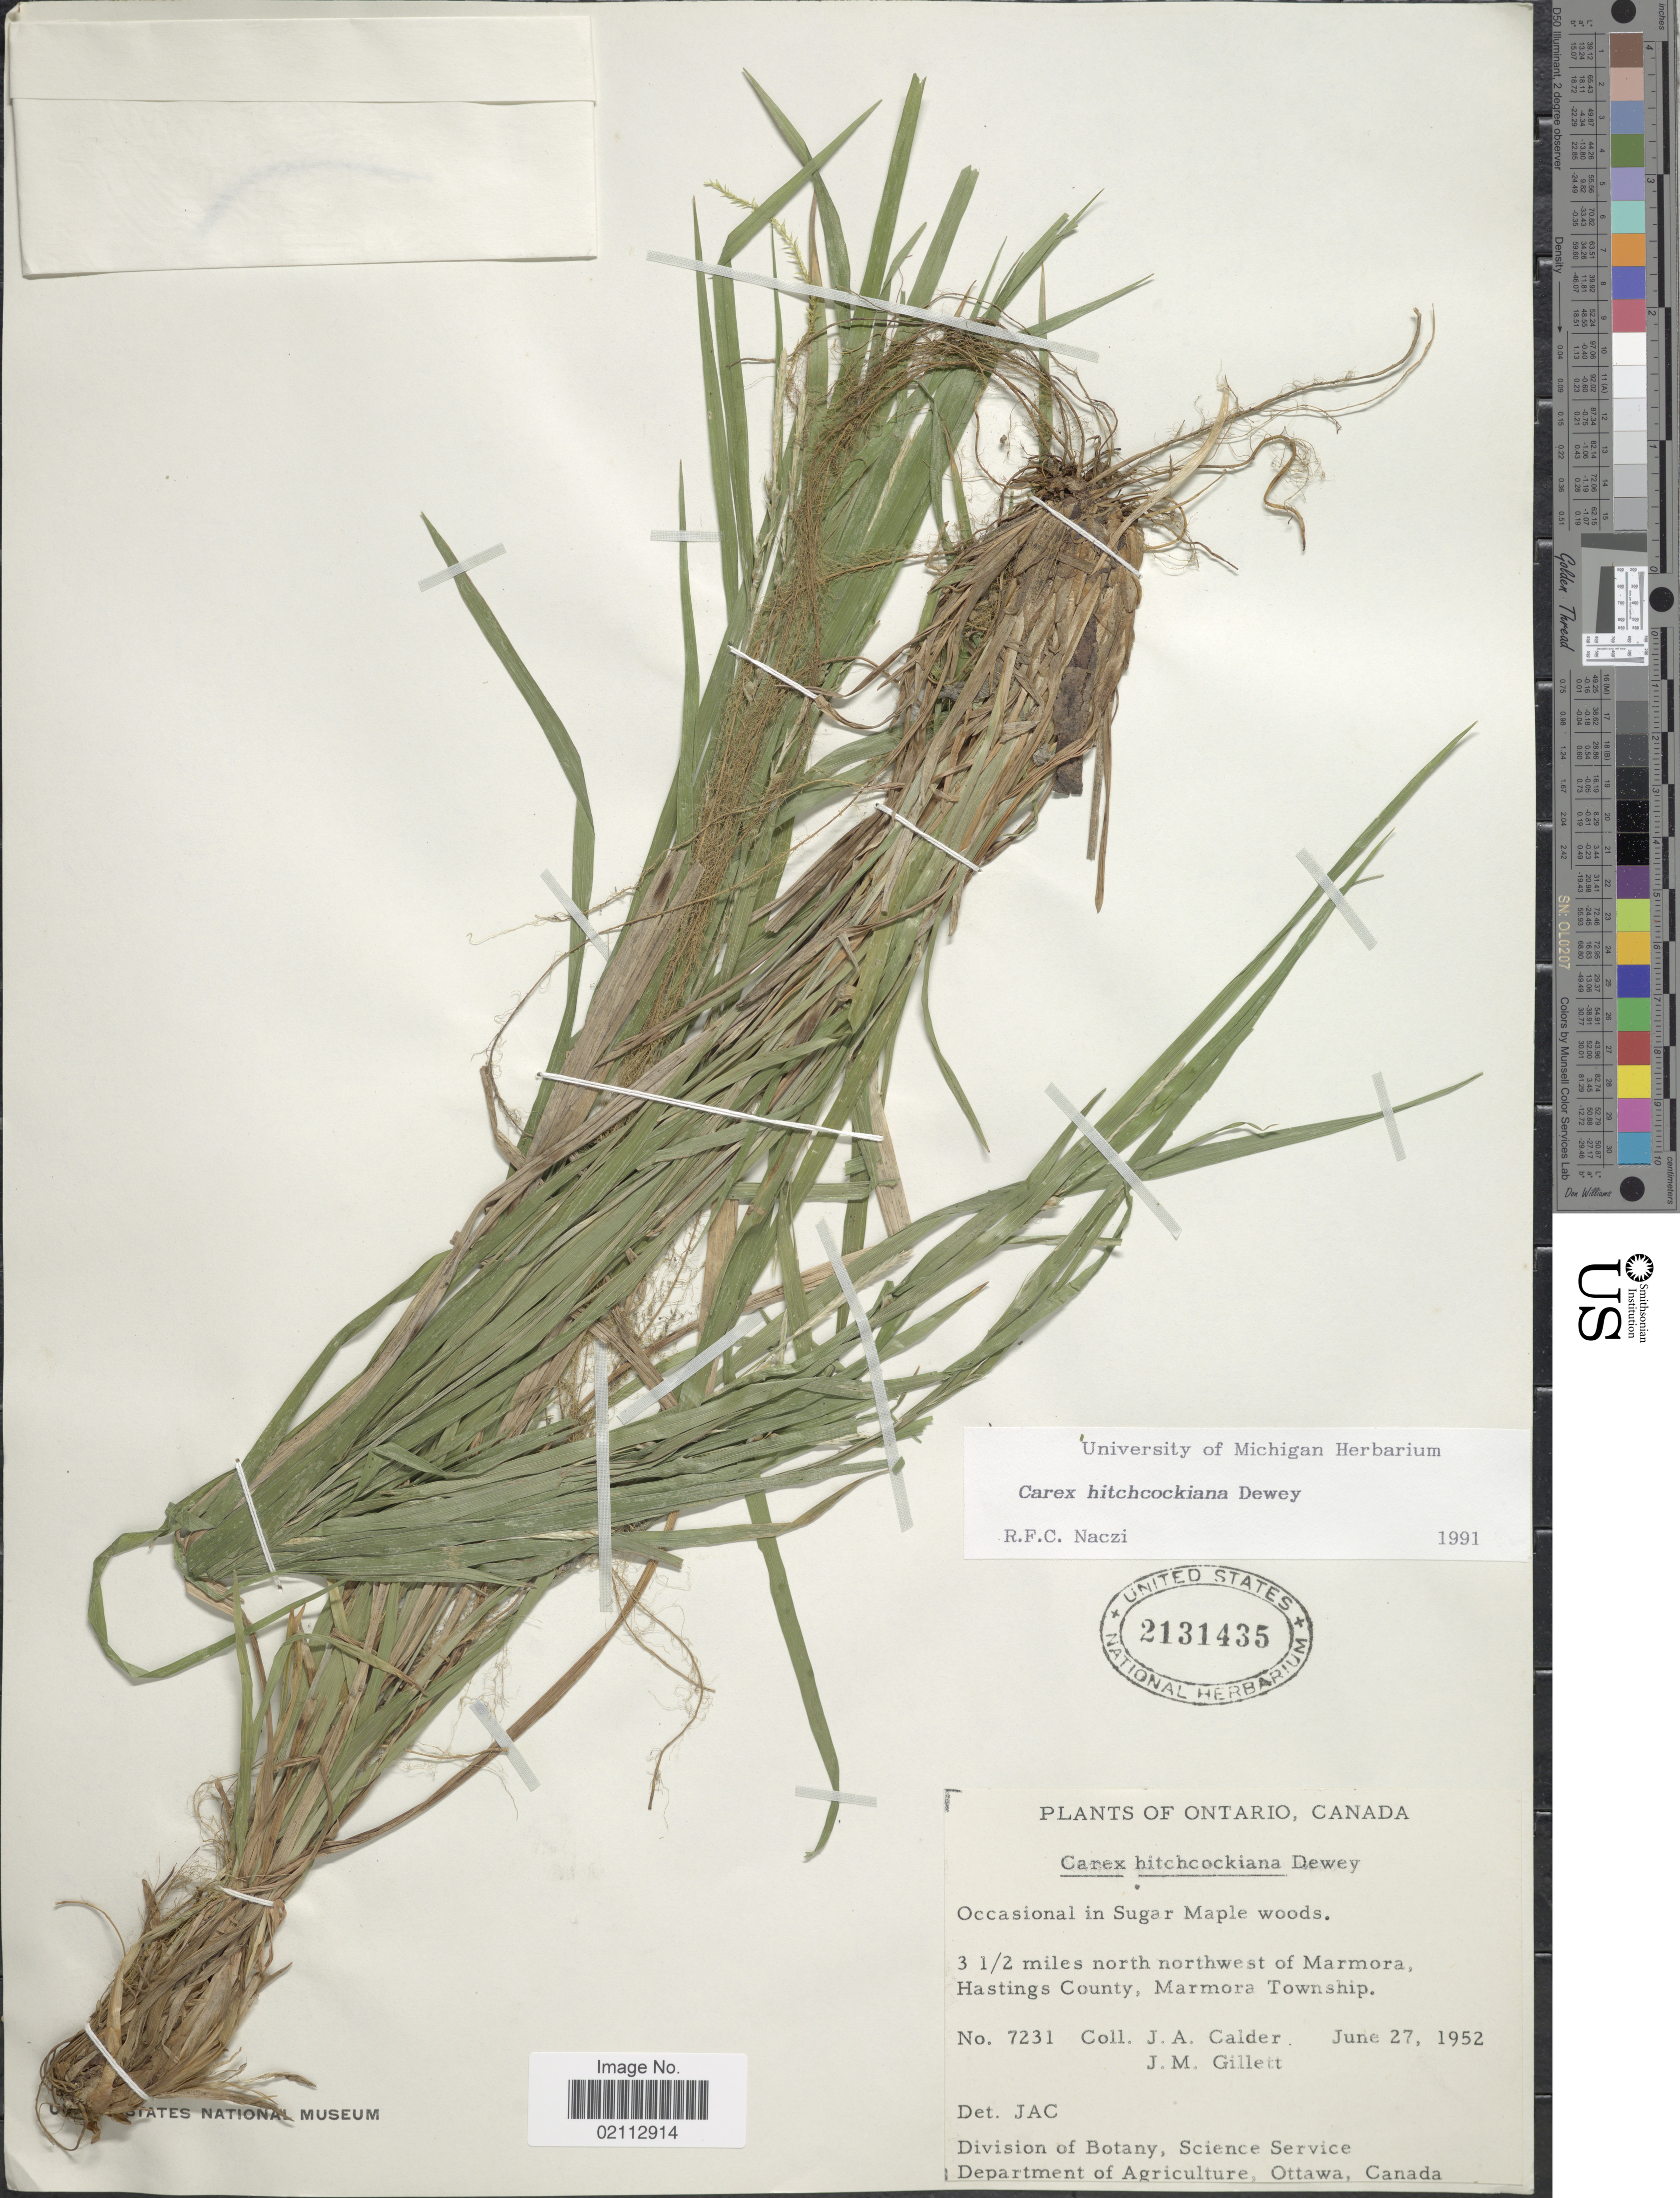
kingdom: Plantae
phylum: Tracheophyta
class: Liliopsida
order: Poales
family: Cyperaceae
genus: Carex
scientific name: Carex hitchcockiana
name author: Dewey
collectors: J. A. Calder & J. M. Gillett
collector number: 7231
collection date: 1952-06-27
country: Canada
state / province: Ontario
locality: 3 1/2 miles north of northwest of Marmora, Hastings County, Marmora Township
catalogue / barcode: US 2131435